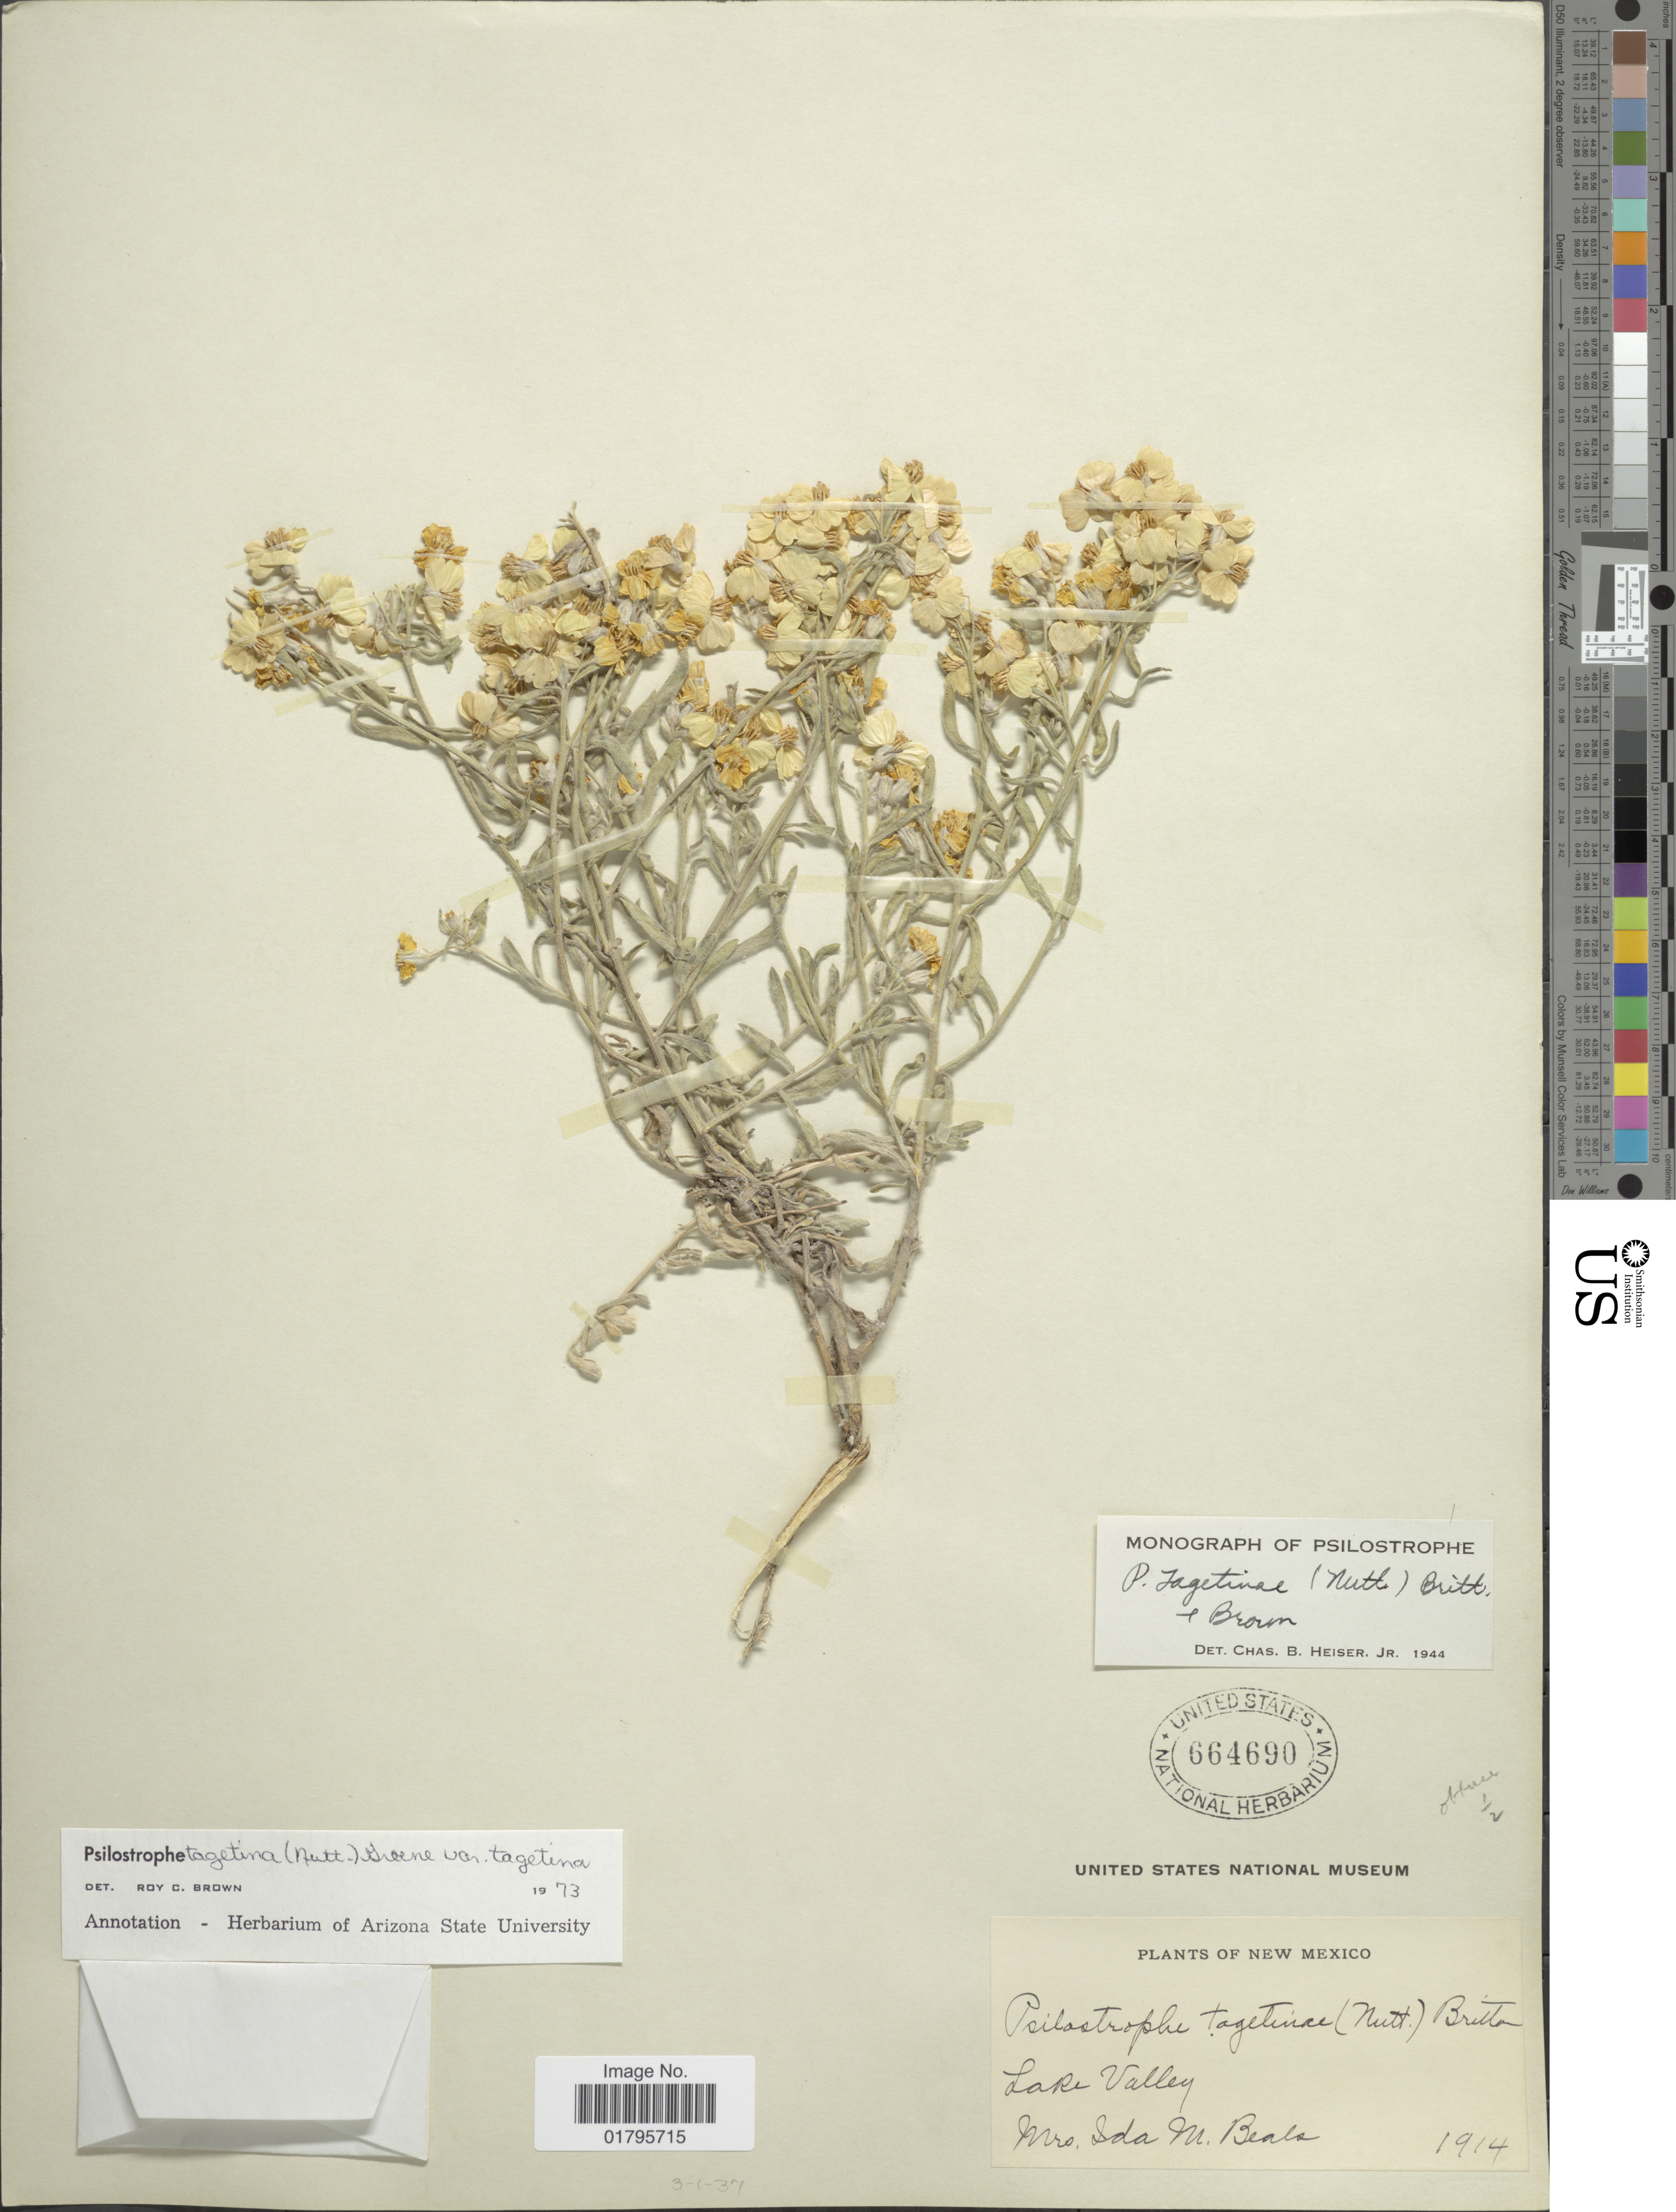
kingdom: Plantae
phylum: Tracheophyta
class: Magnoliopsida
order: Asterales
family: Asteraceae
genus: Psilostrophe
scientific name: Psilostrophe tagetina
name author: (Nutt.) Greene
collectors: I. M. Beals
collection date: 1914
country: United States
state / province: New Mexico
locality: Lake Valley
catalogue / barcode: US 664690